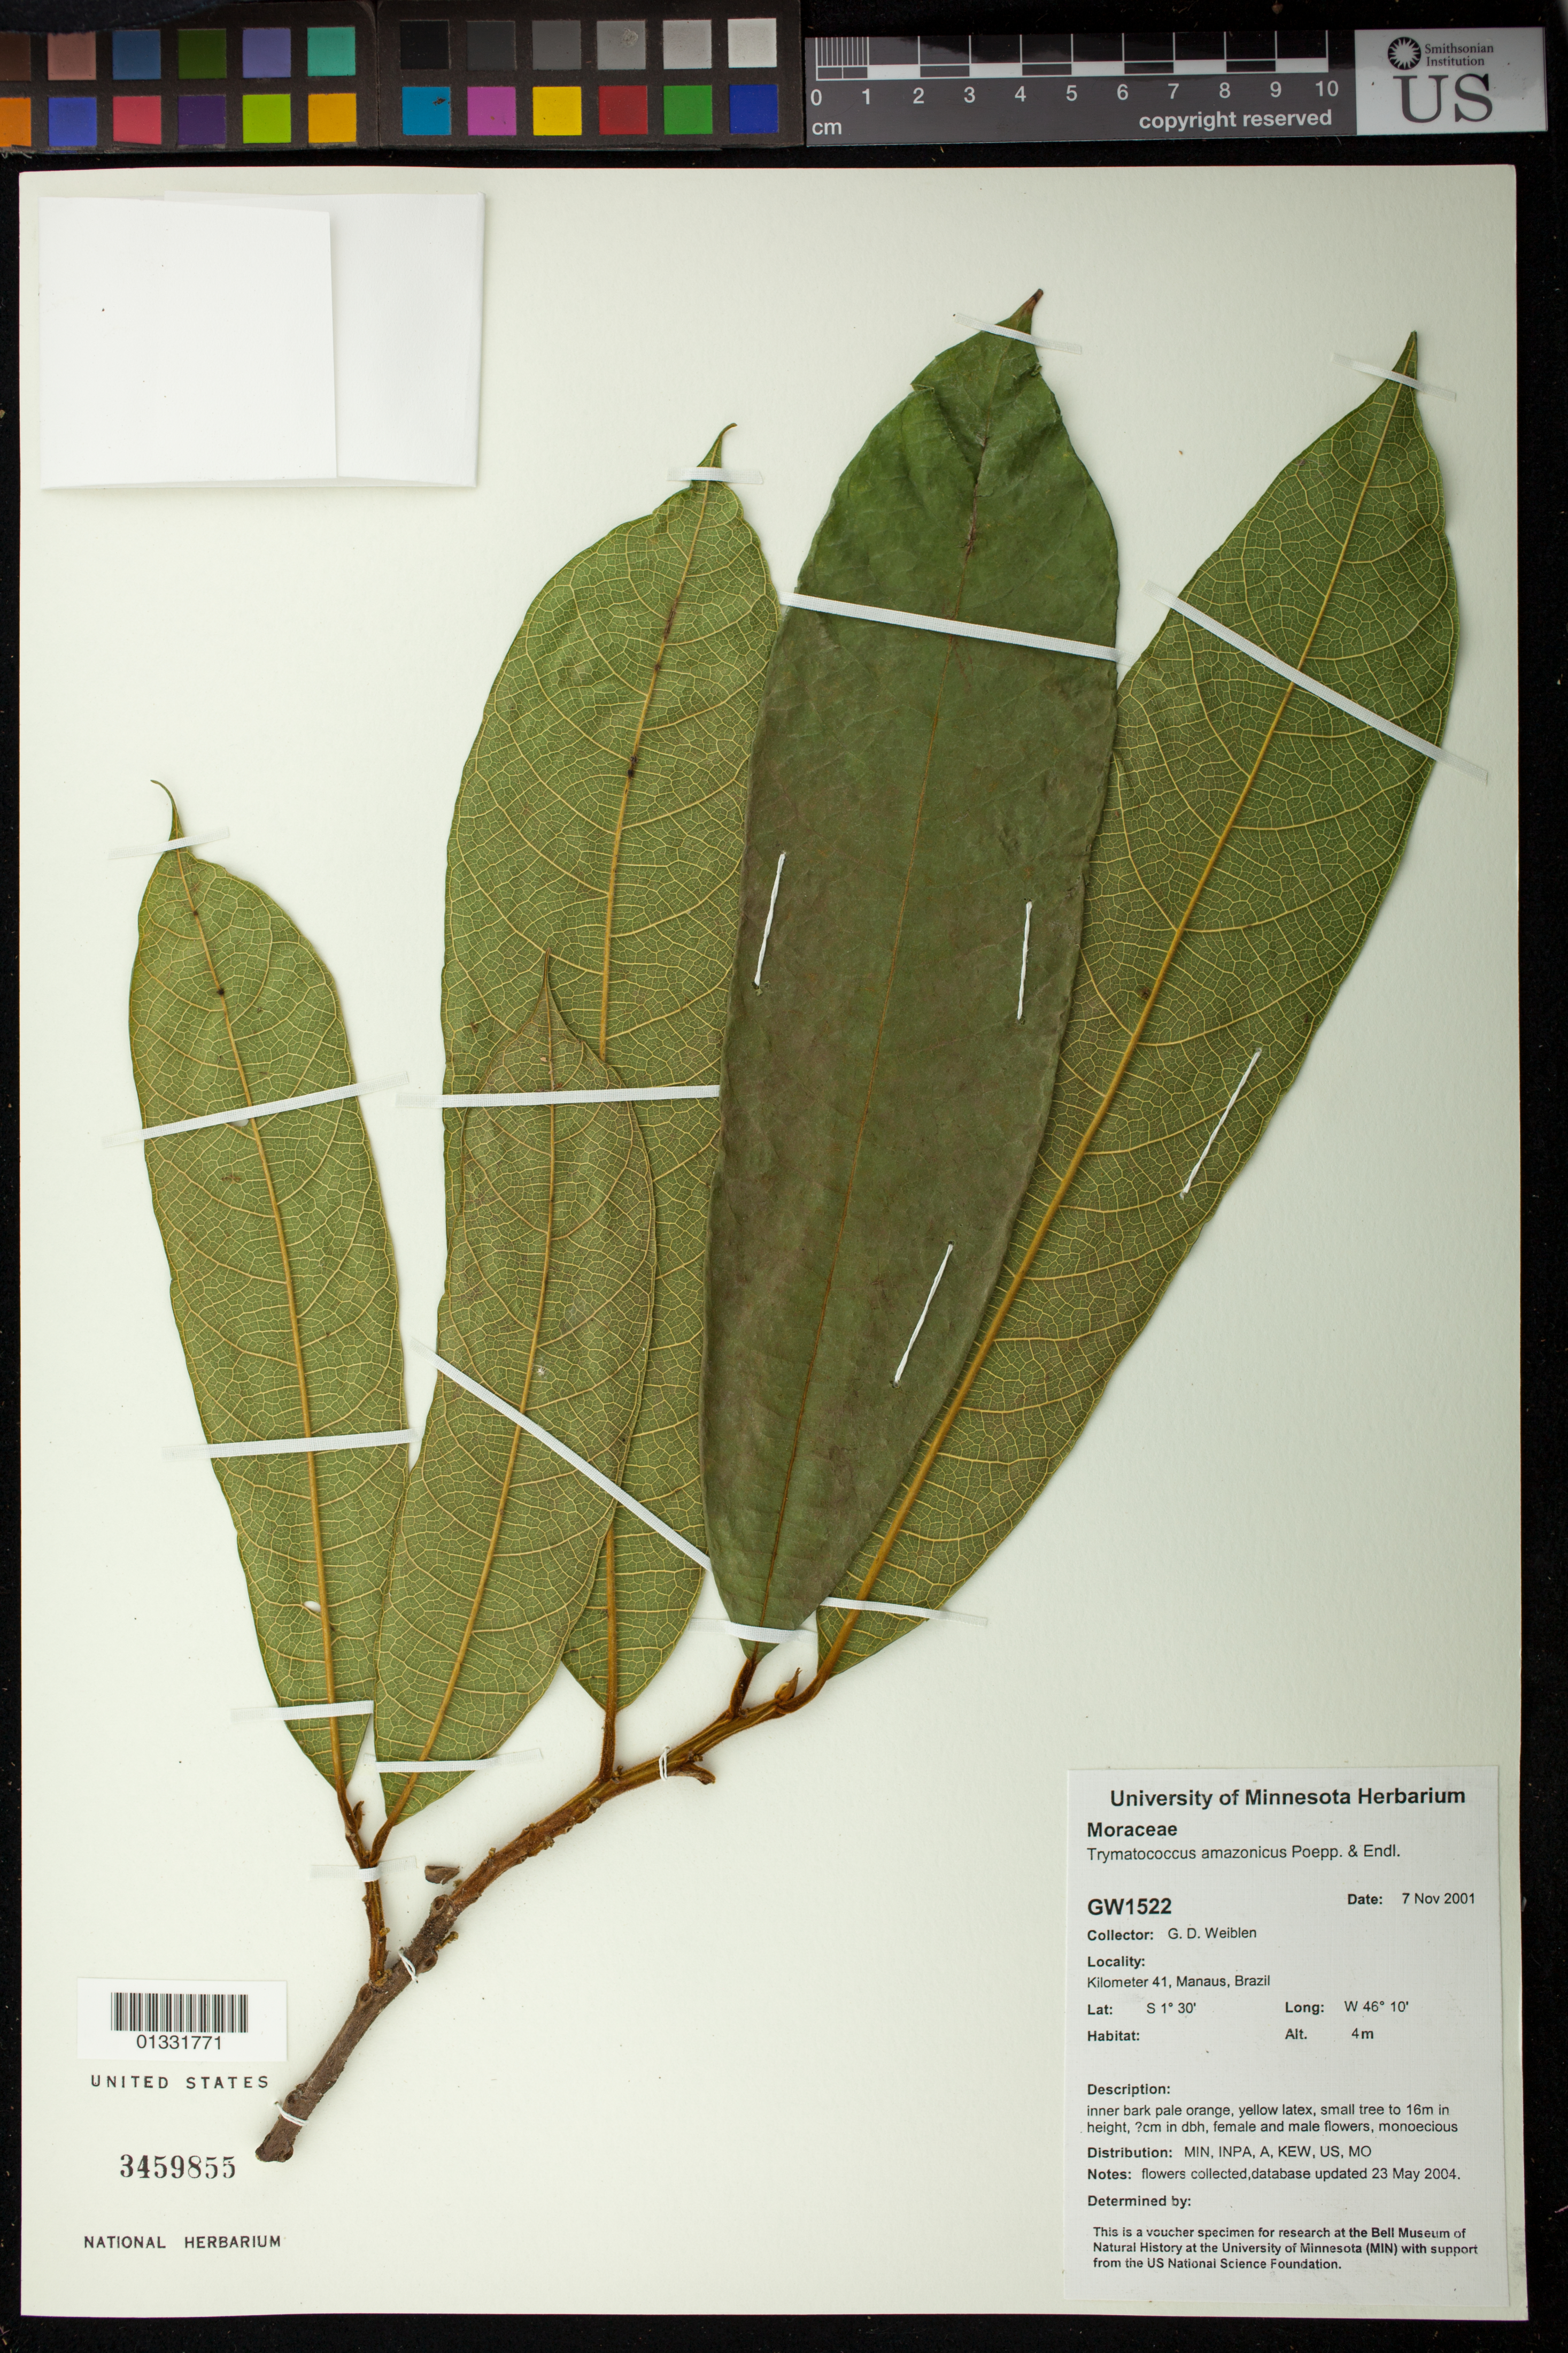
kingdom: Plantae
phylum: Tracheophyta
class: Magnoliopsida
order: Rosales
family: Moraceae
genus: Brosimum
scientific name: Brosimum amazonicum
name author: (Poepp. & Endl.) E. M. Gardner & Zerega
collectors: G. D. Weiblen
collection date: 2001-11-07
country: Brazil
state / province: Amazonas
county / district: Manaus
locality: Kilometer 41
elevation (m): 4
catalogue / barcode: US 3459855